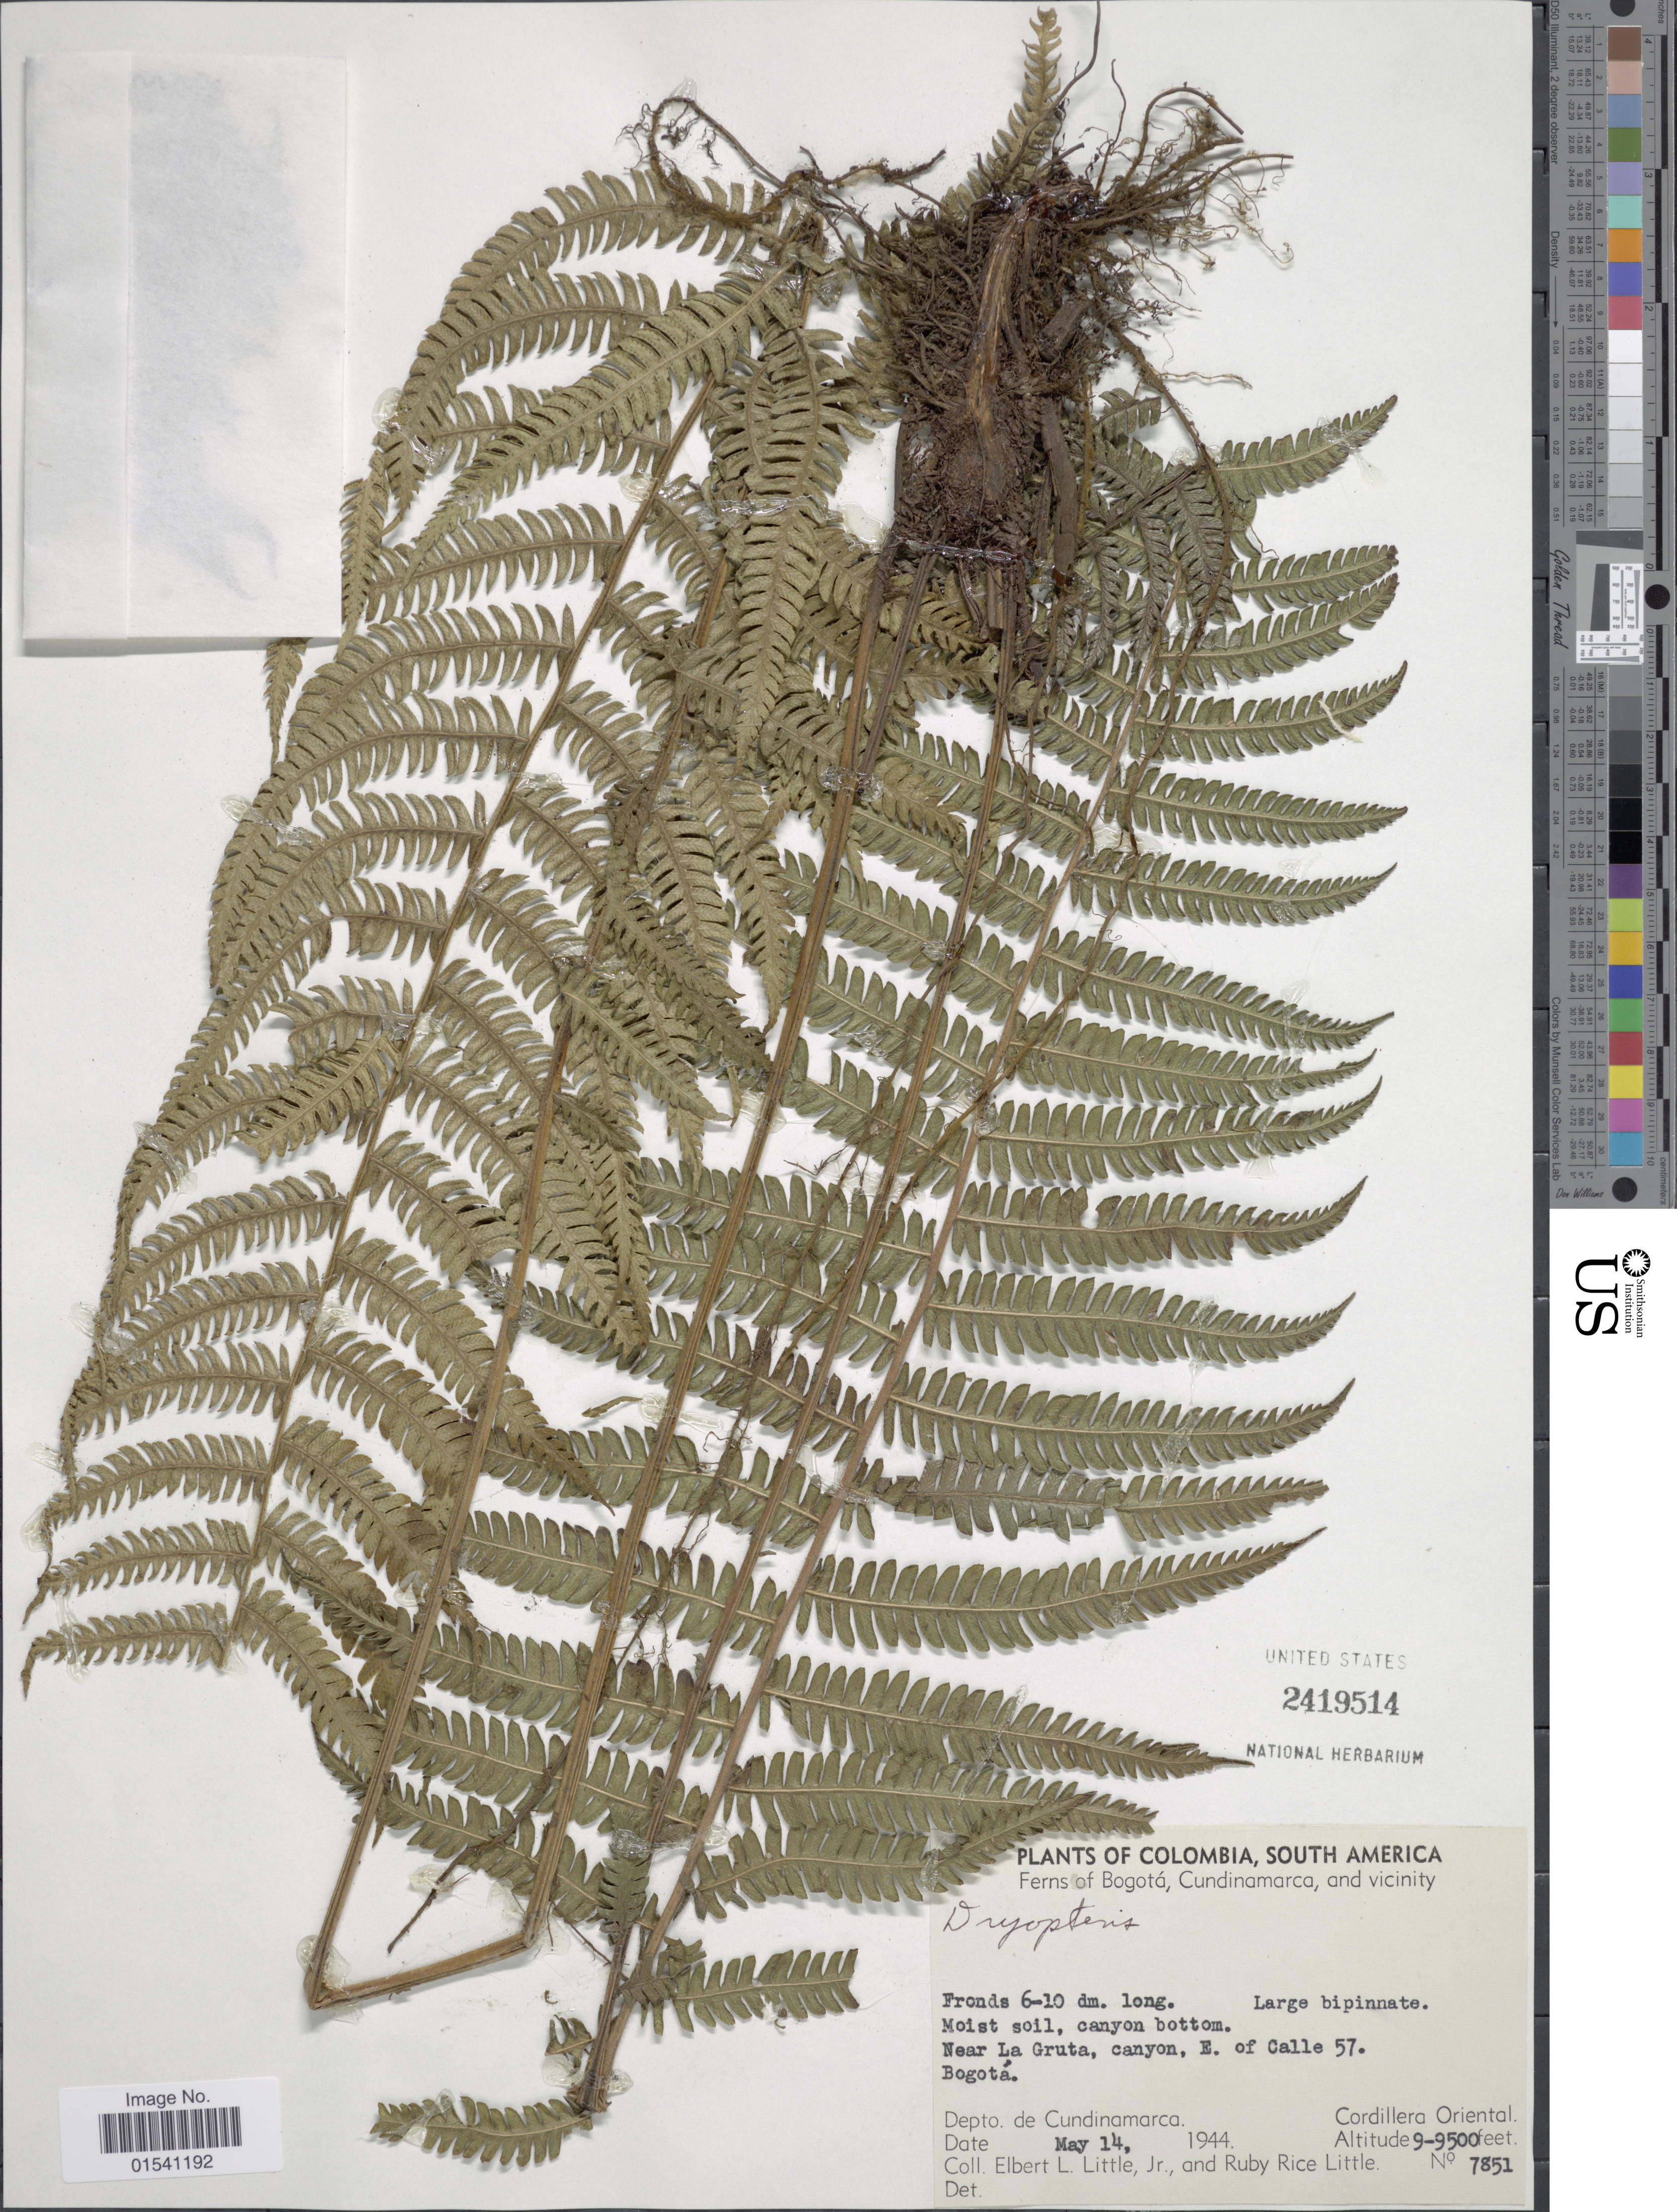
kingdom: Plantae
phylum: Tracheophyta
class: Polypodiopsida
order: Polypodiales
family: Thelypteridaceae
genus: Amauropelta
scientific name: Amauropelta sp.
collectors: E. L. Little & R. R. Little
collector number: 7851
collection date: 1944-05-14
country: Colombia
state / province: Cundinamarca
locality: Ferns of Bogotá, and vicinity, Near La Gruta, canyon, E. of Calle 57. Bogotá. Depto. de Cundinamarca, Cordillera Oriental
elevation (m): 9000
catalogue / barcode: US 2419514